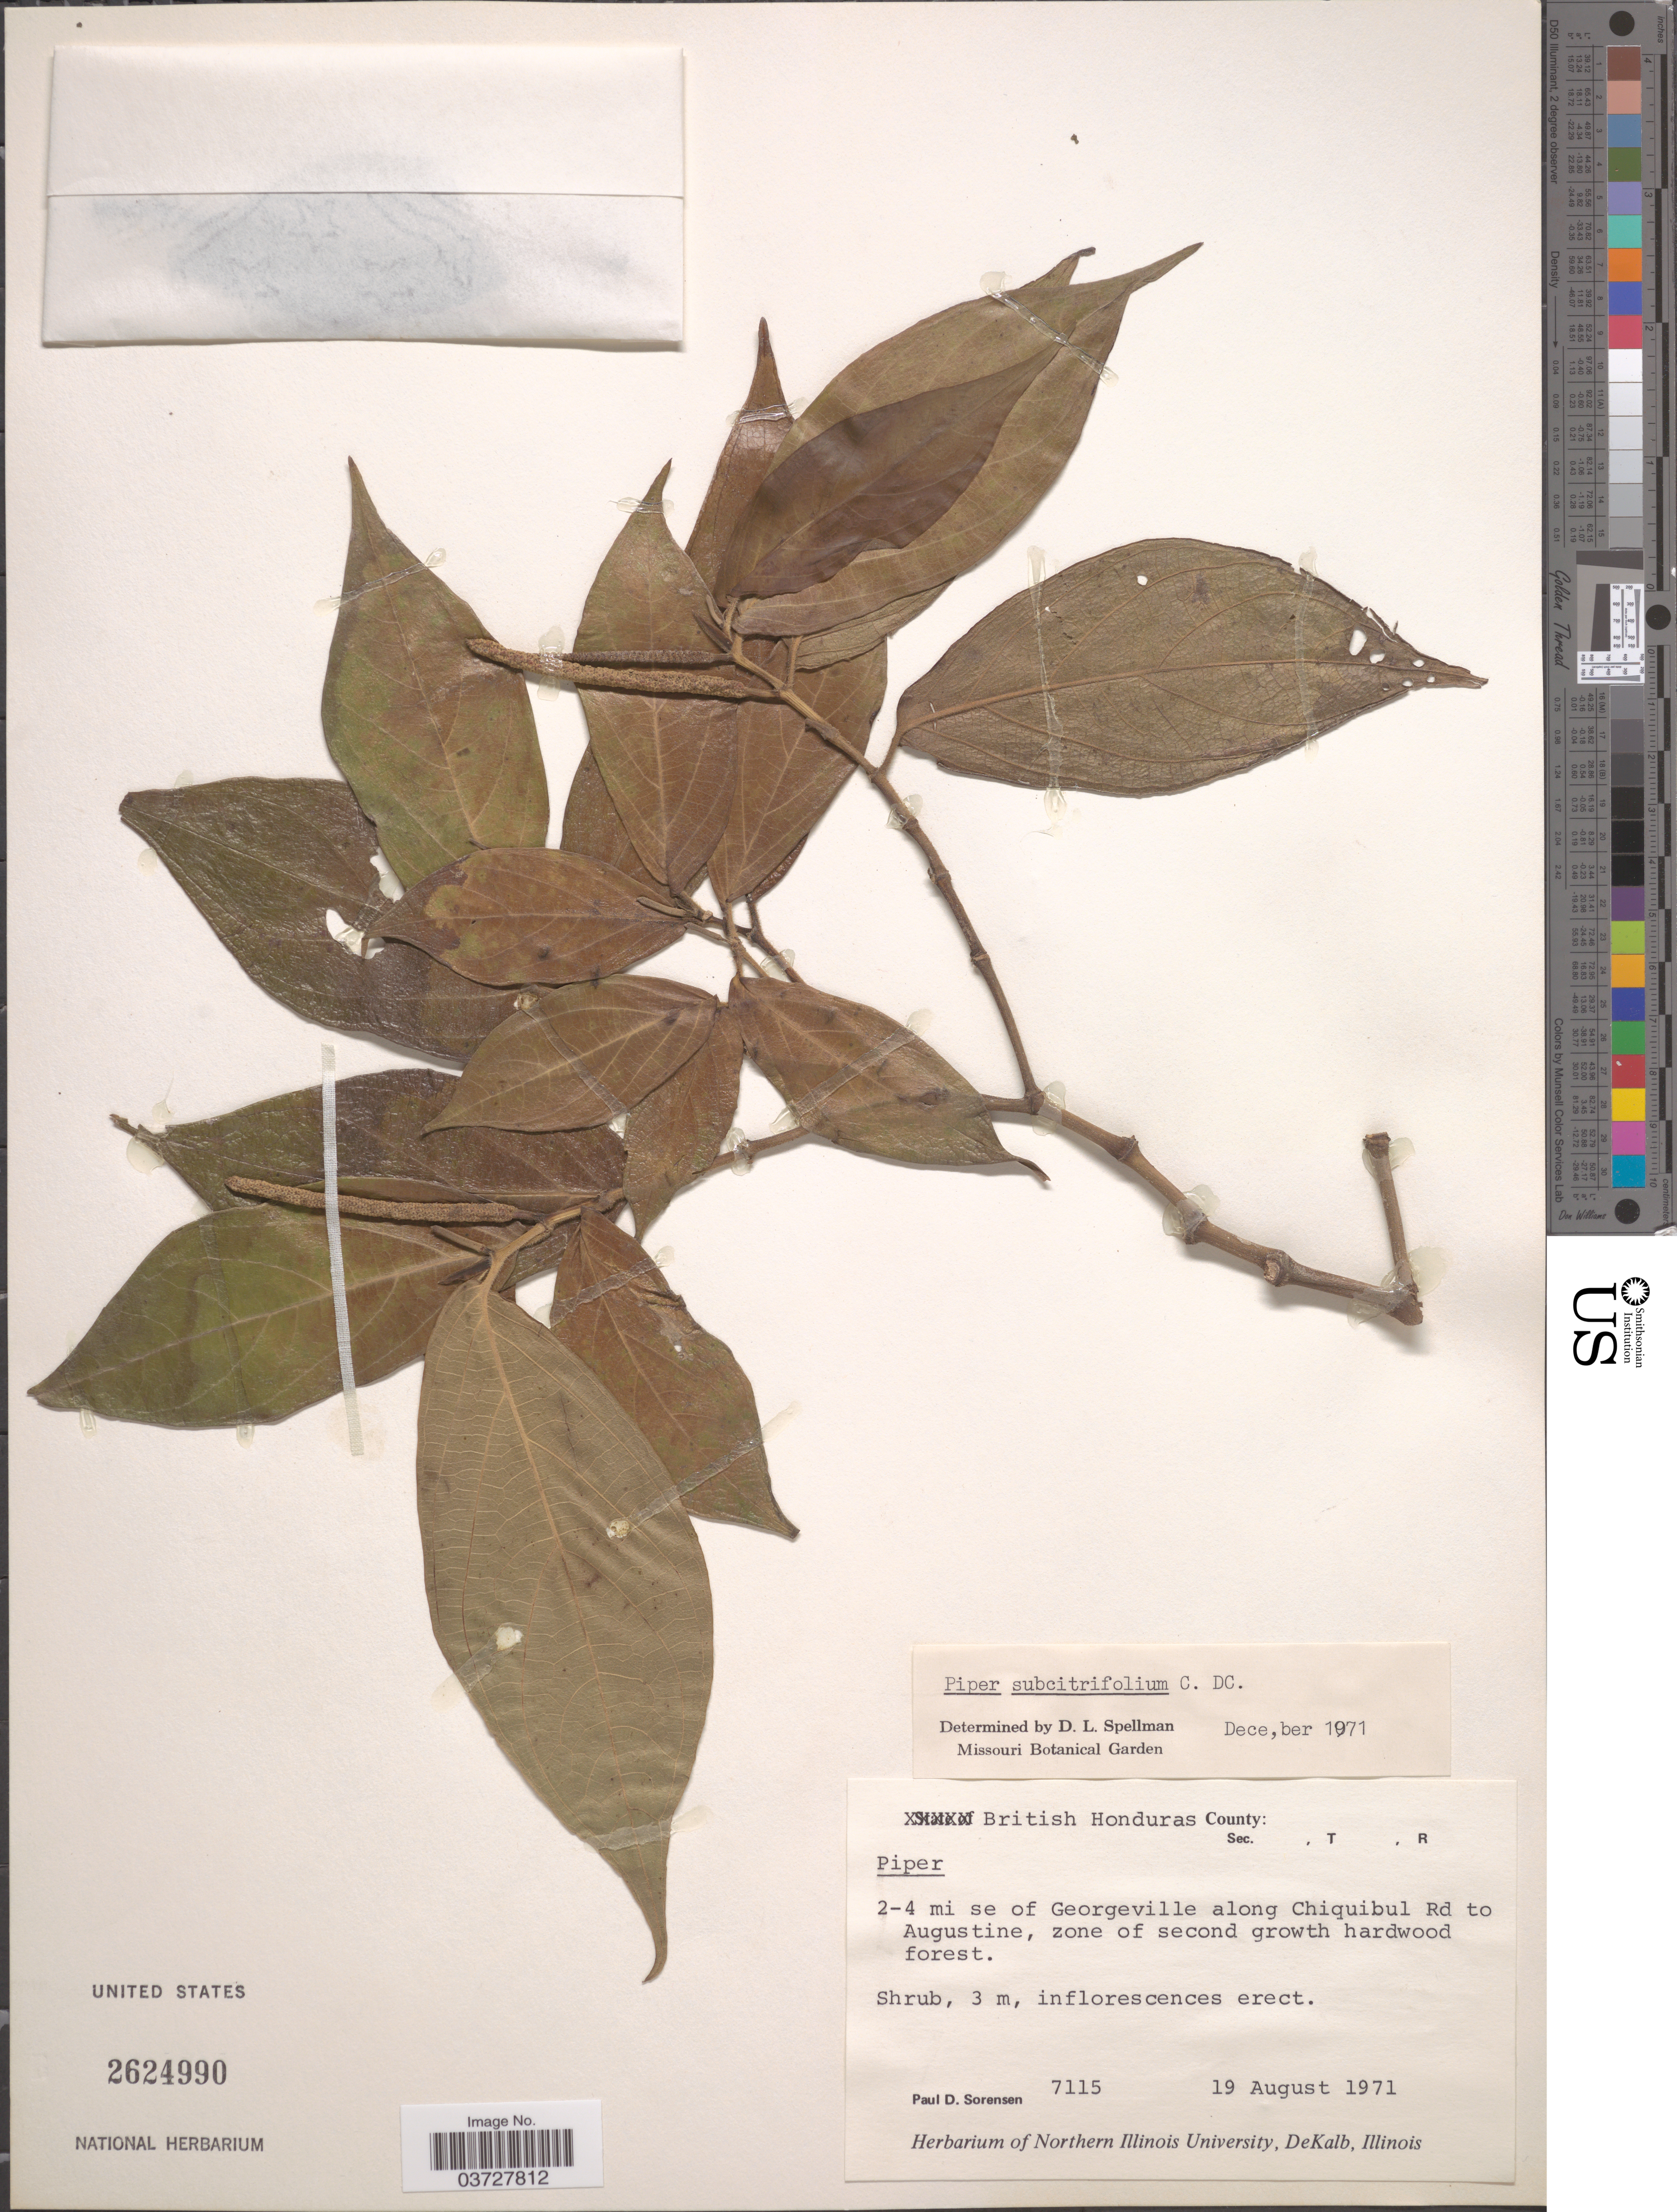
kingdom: Plantae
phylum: Tracheophyta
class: Magnoliopsida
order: Piperales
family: Piperaceae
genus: Piper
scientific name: Piper subcitrifolium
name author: C. DC.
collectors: P. Sorensen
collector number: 7115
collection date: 1971-08-19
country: Belize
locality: British Honduras. 2-4 mi se of Georgeville along Chiquibul Rd to Augustine, zone of second growth hardwood forest.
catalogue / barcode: US 2624990